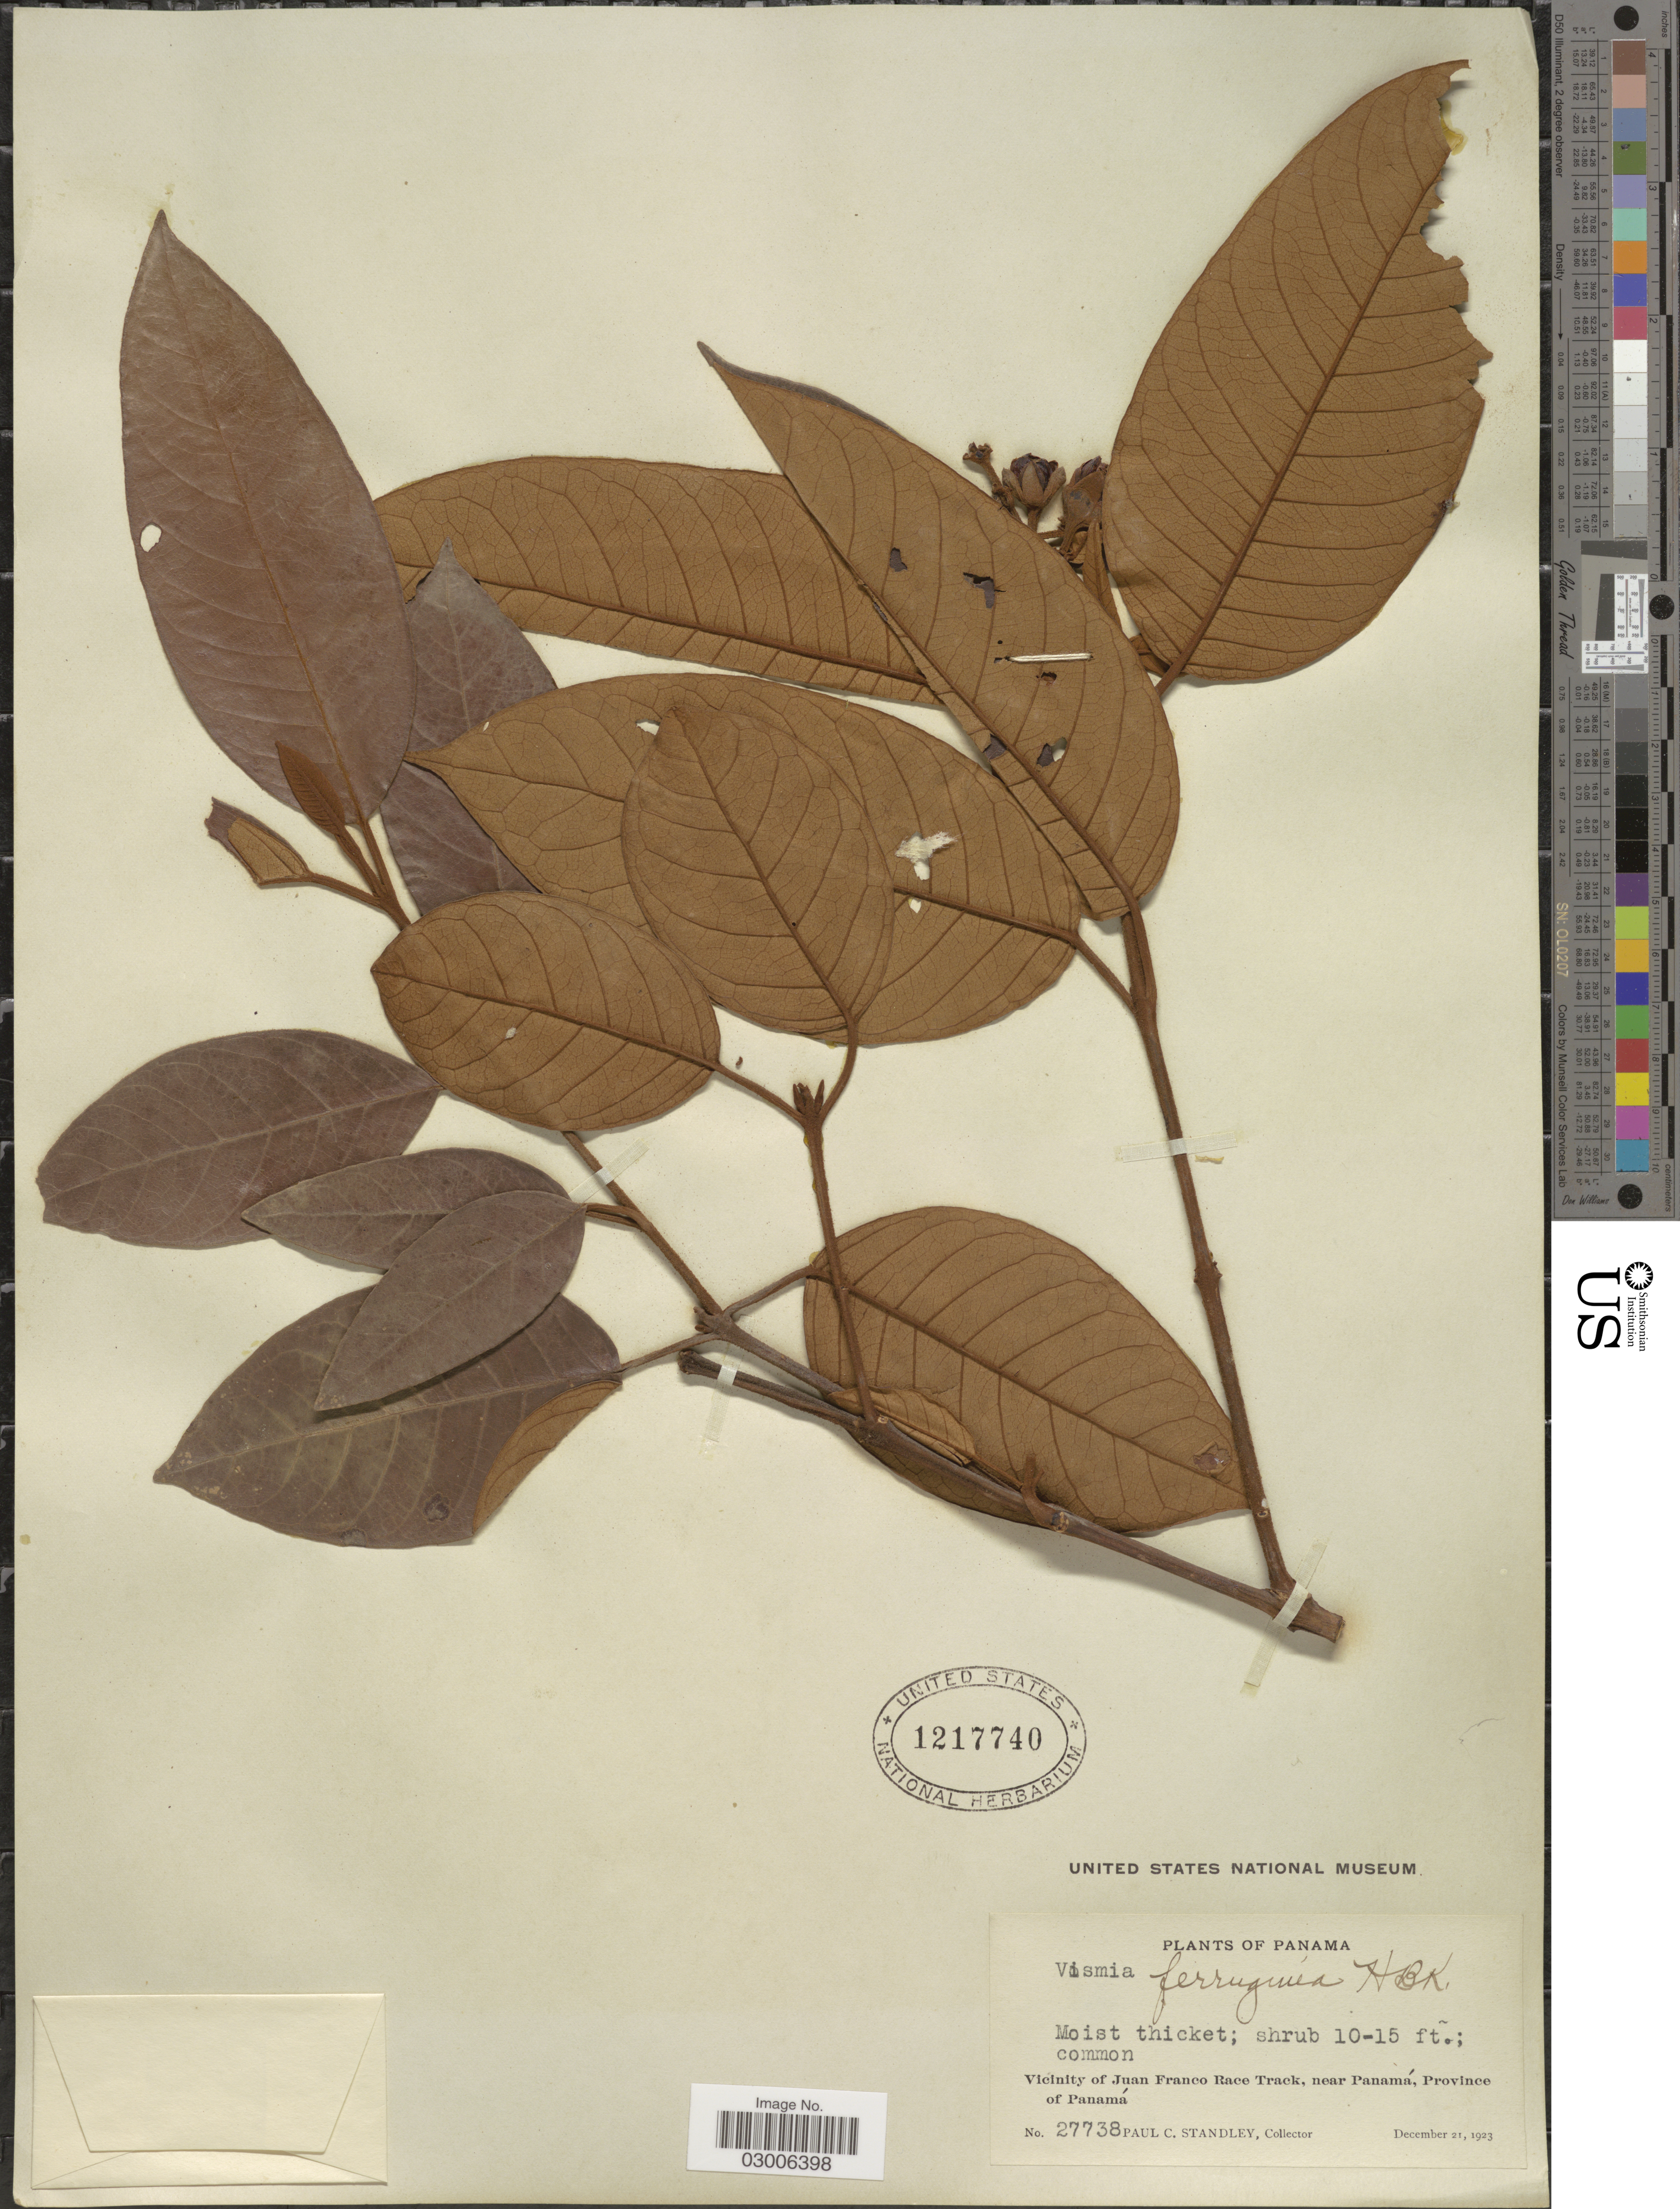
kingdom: Plantae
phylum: Tracheophyta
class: Magnoliopsida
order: Malpighiales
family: Hypericaceae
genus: Vismia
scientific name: Vismia sp.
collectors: P. C. Standley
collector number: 27738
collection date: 1923-12-21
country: Panama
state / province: Panamá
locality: Vicinity of Juan Franco Race Track, near Panamá.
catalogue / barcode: US 1217740